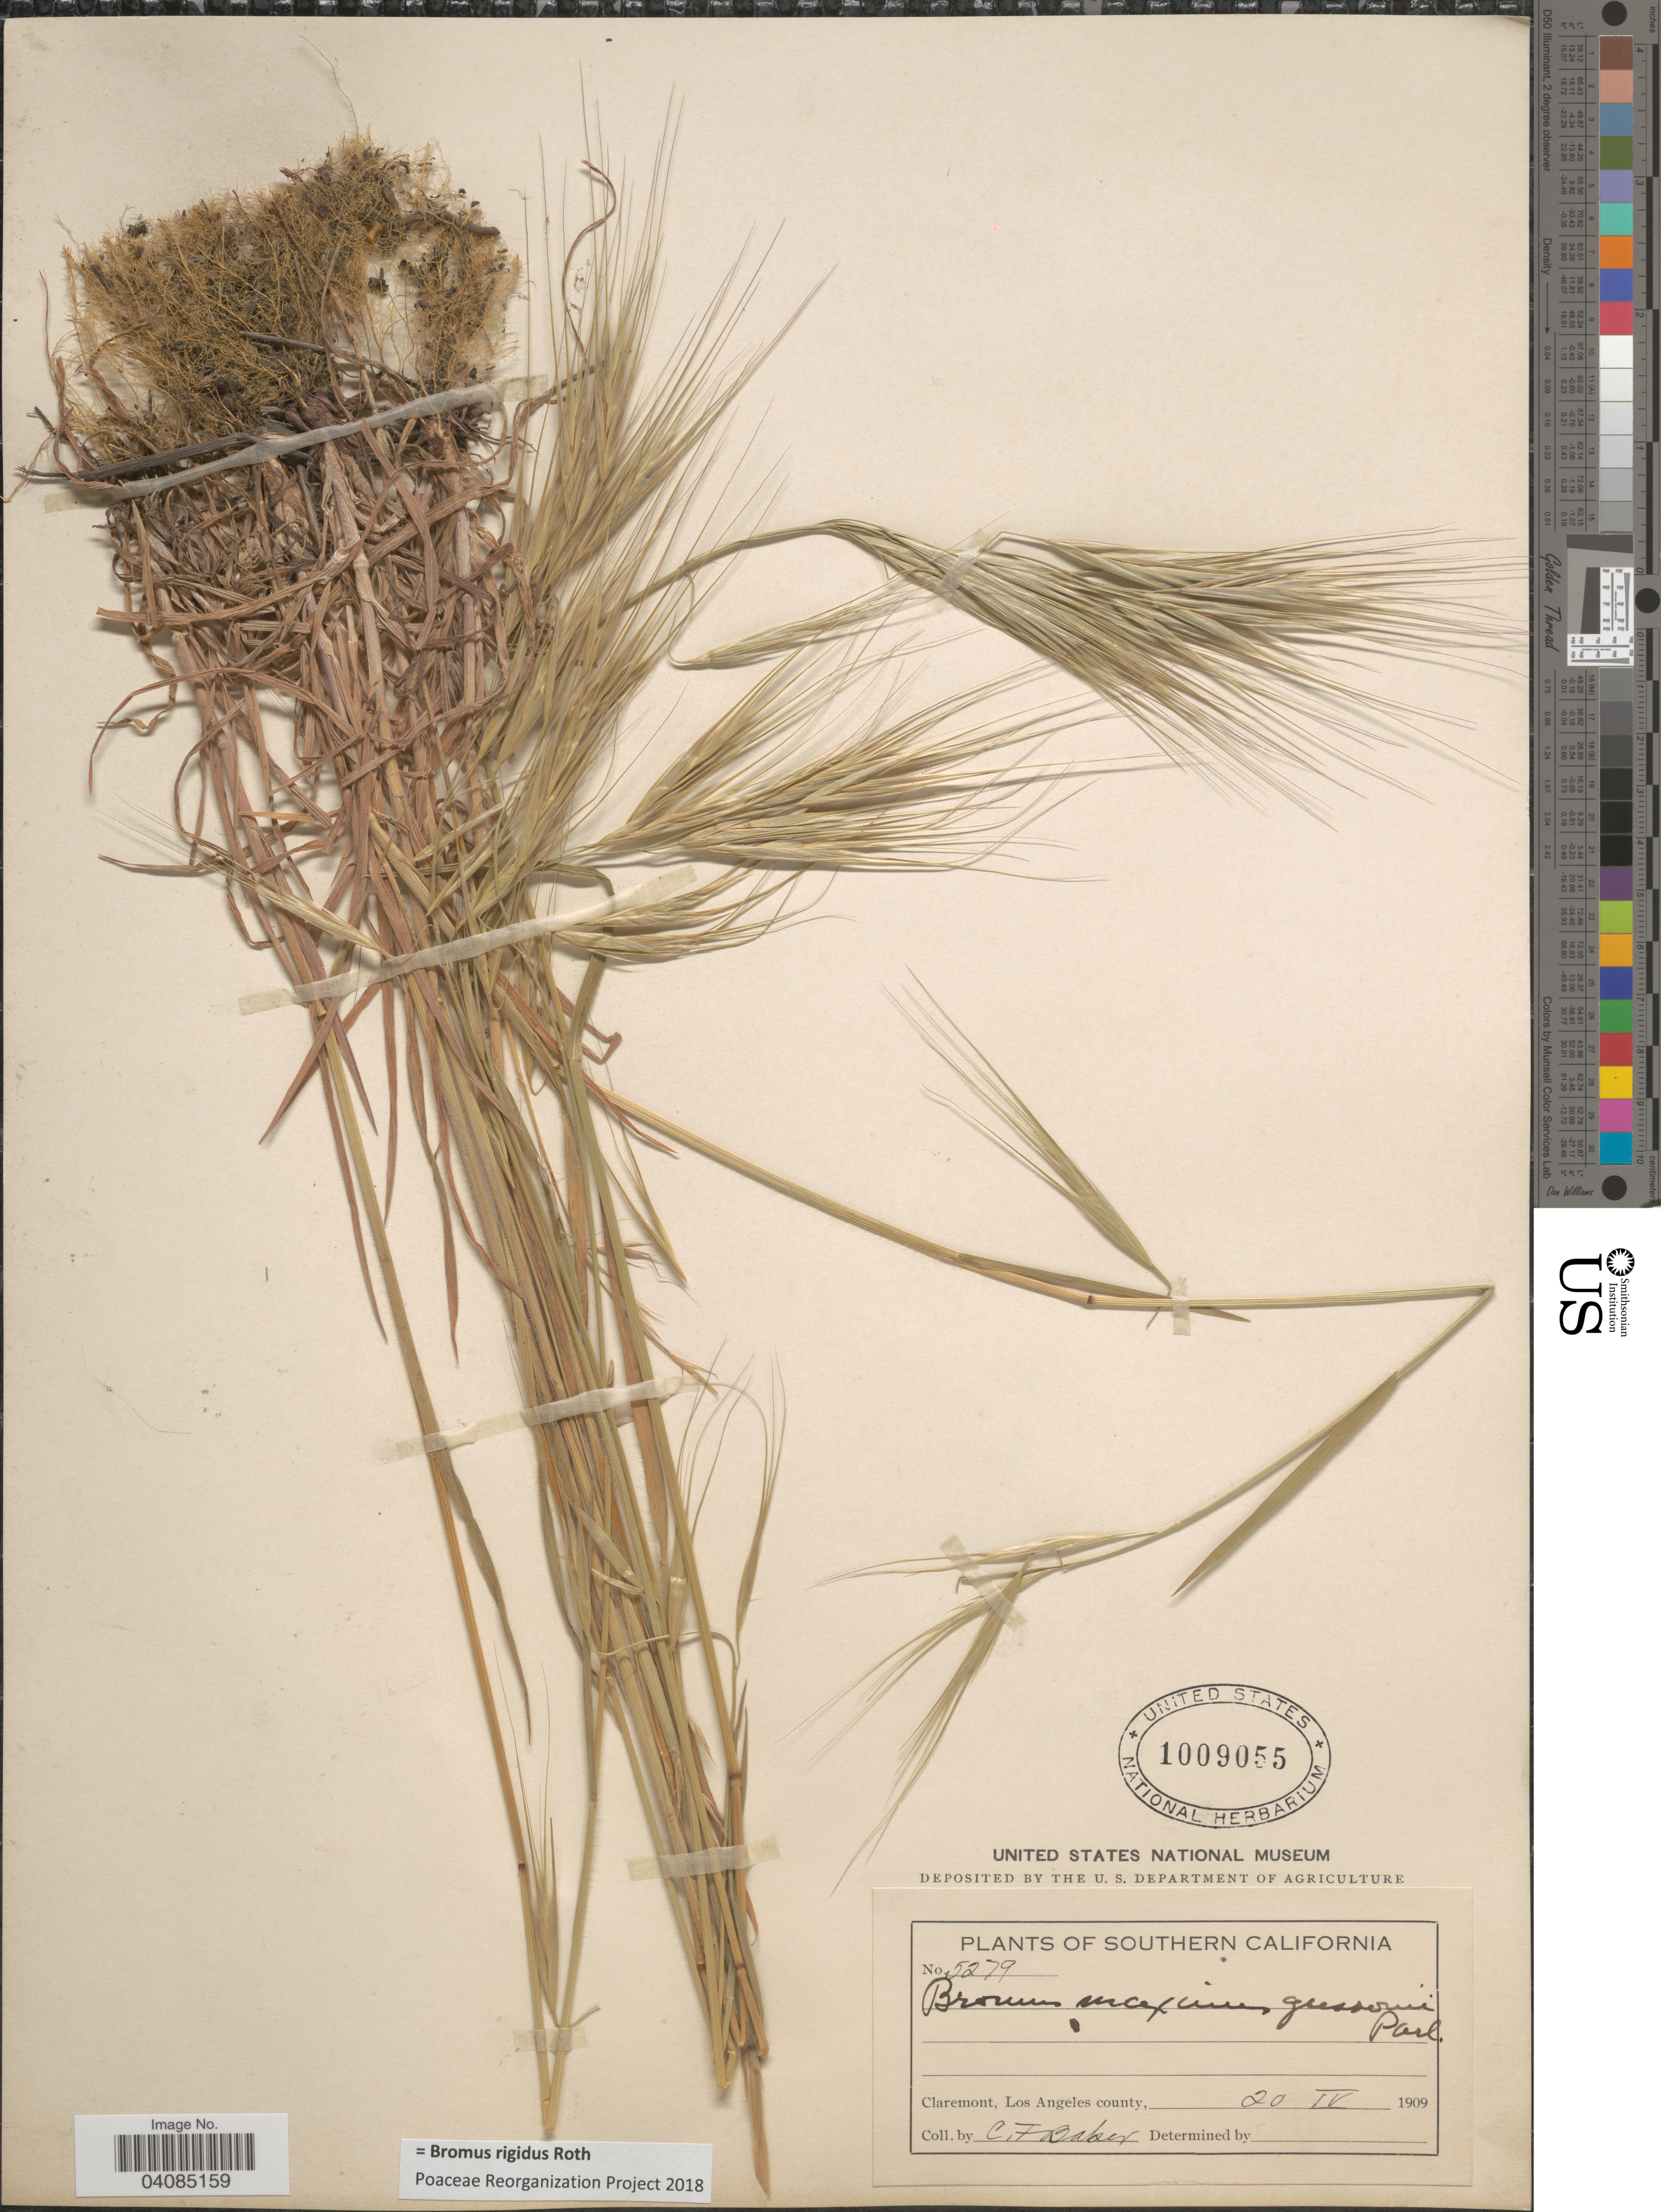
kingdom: Plantae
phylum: Tracheophyta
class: Liliopsida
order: Poales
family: Poaceae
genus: Bromus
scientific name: Bromus rigidus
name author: Roth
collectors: C. F. Baker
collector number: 5279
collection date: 1909-04-20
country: United States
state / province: California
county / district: Los Angeles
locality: Southern California. Claremont, Los Angeles county.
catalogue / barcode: US 1009055